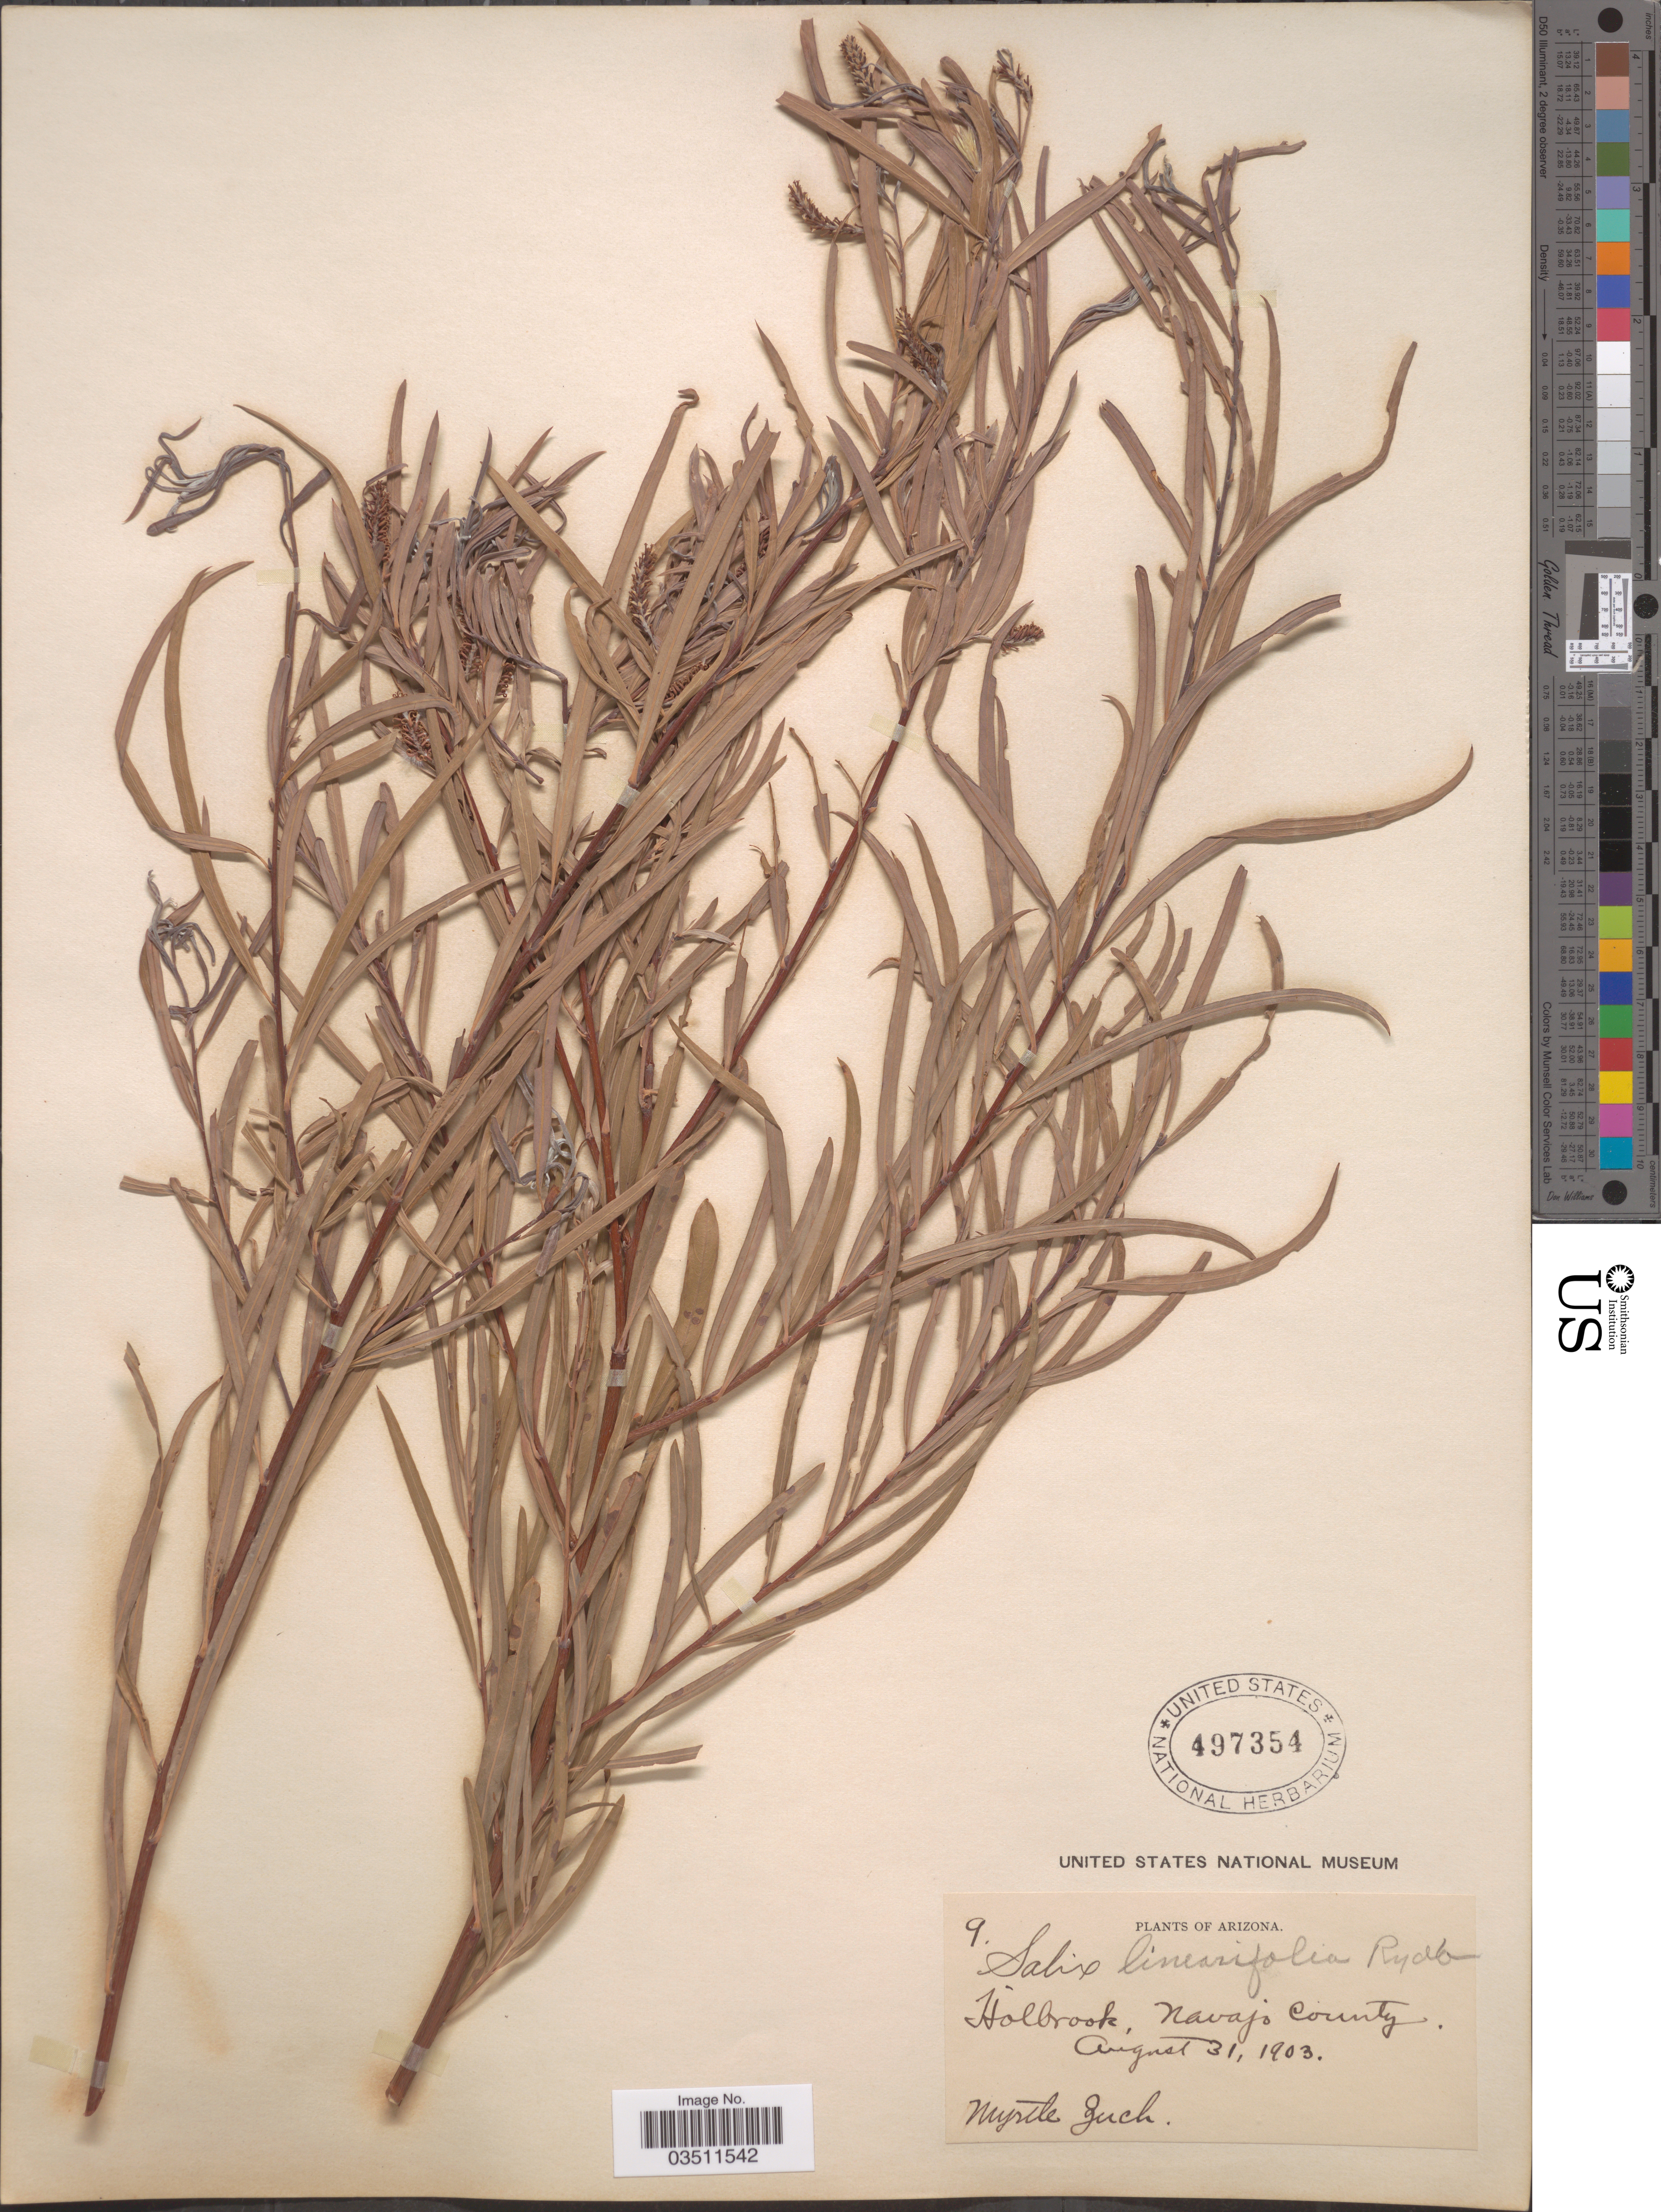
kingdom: Plantae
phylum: Tracheophyta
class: Magnoliopsida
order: Malpighiales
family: Salicaceae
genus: Salix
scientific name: Salix linearifolia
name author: E.L. Wolf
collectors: M. Zuck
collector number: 9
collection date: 1903-08-31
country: United States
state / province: Arizona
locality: Holbrook, Navajo County.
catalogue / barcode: US 497354